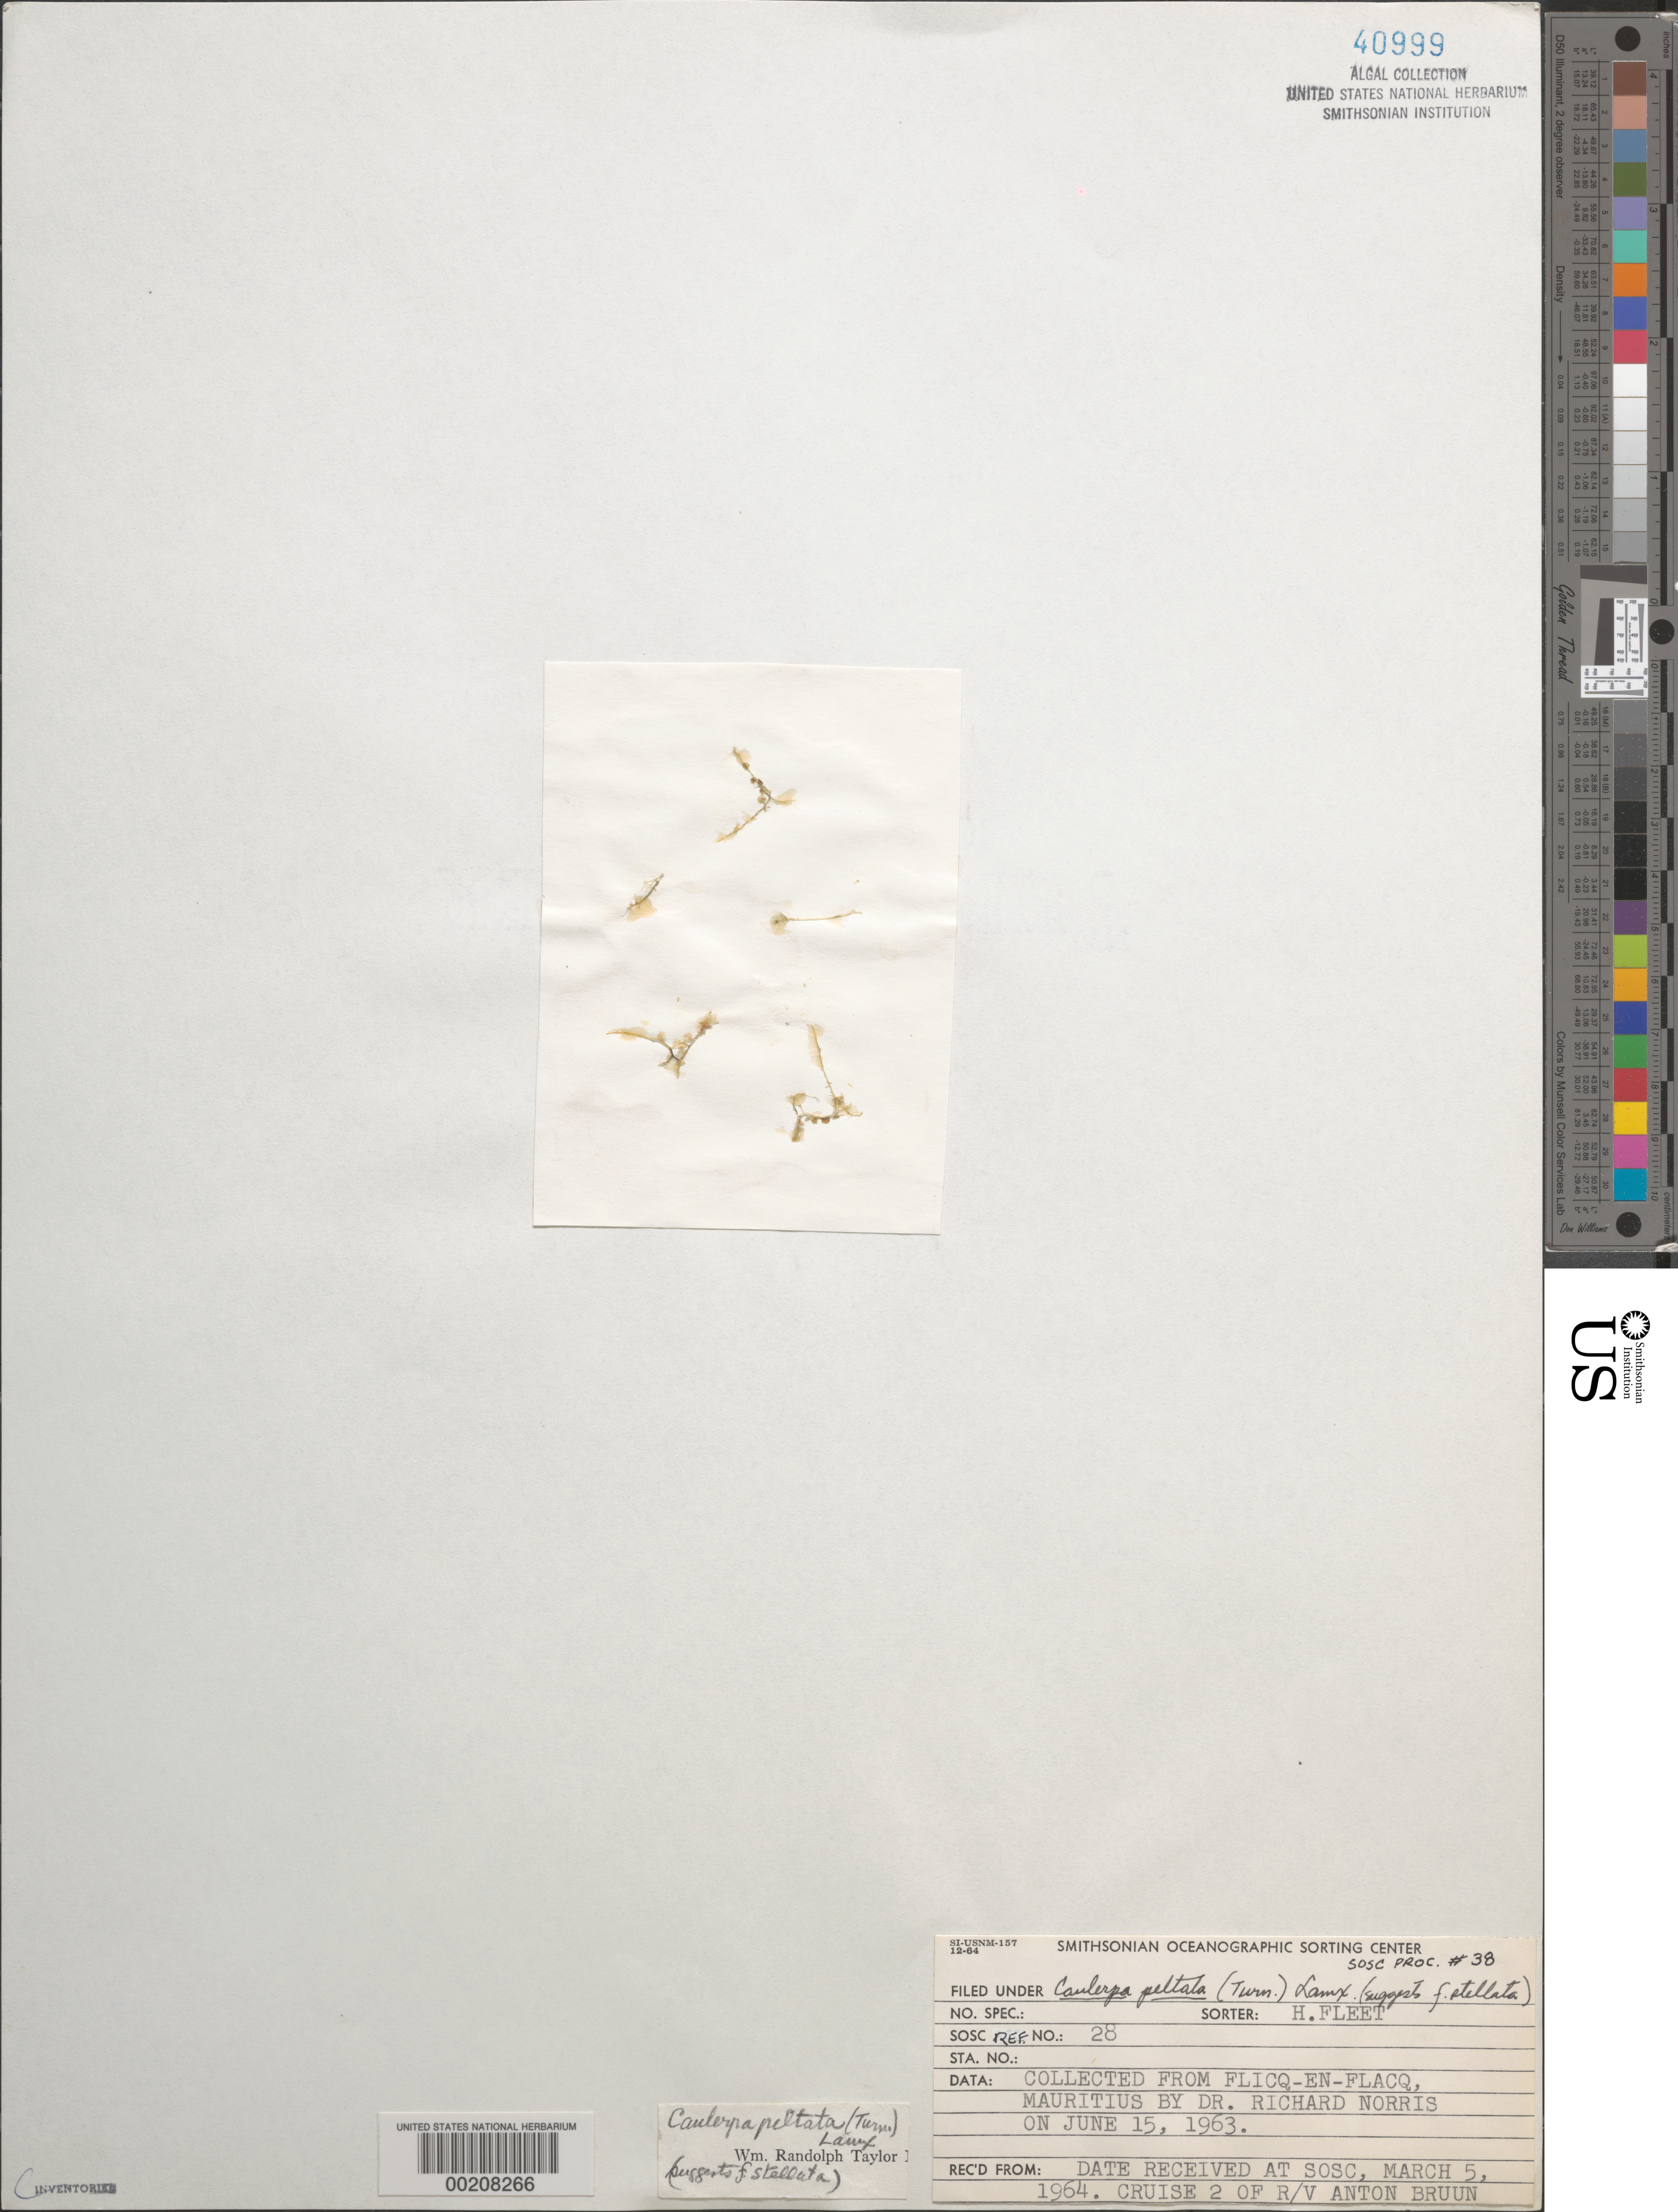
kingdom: Plantae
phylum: Chlorophyta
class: Ulvophyceae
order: Cladophorales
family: Cladophoraceae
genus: Cladophora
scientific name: Cladophora glomerata var. crassior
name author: (C. Agardh) C. Hoek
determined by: Algae name updating Project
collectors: R. E. Norris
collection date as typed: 15 Jun 1963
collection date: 1963-06-15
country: Mauritius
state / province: Black River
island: Mauritius Island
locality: Flic-en-Flacq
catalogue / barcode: US 40999